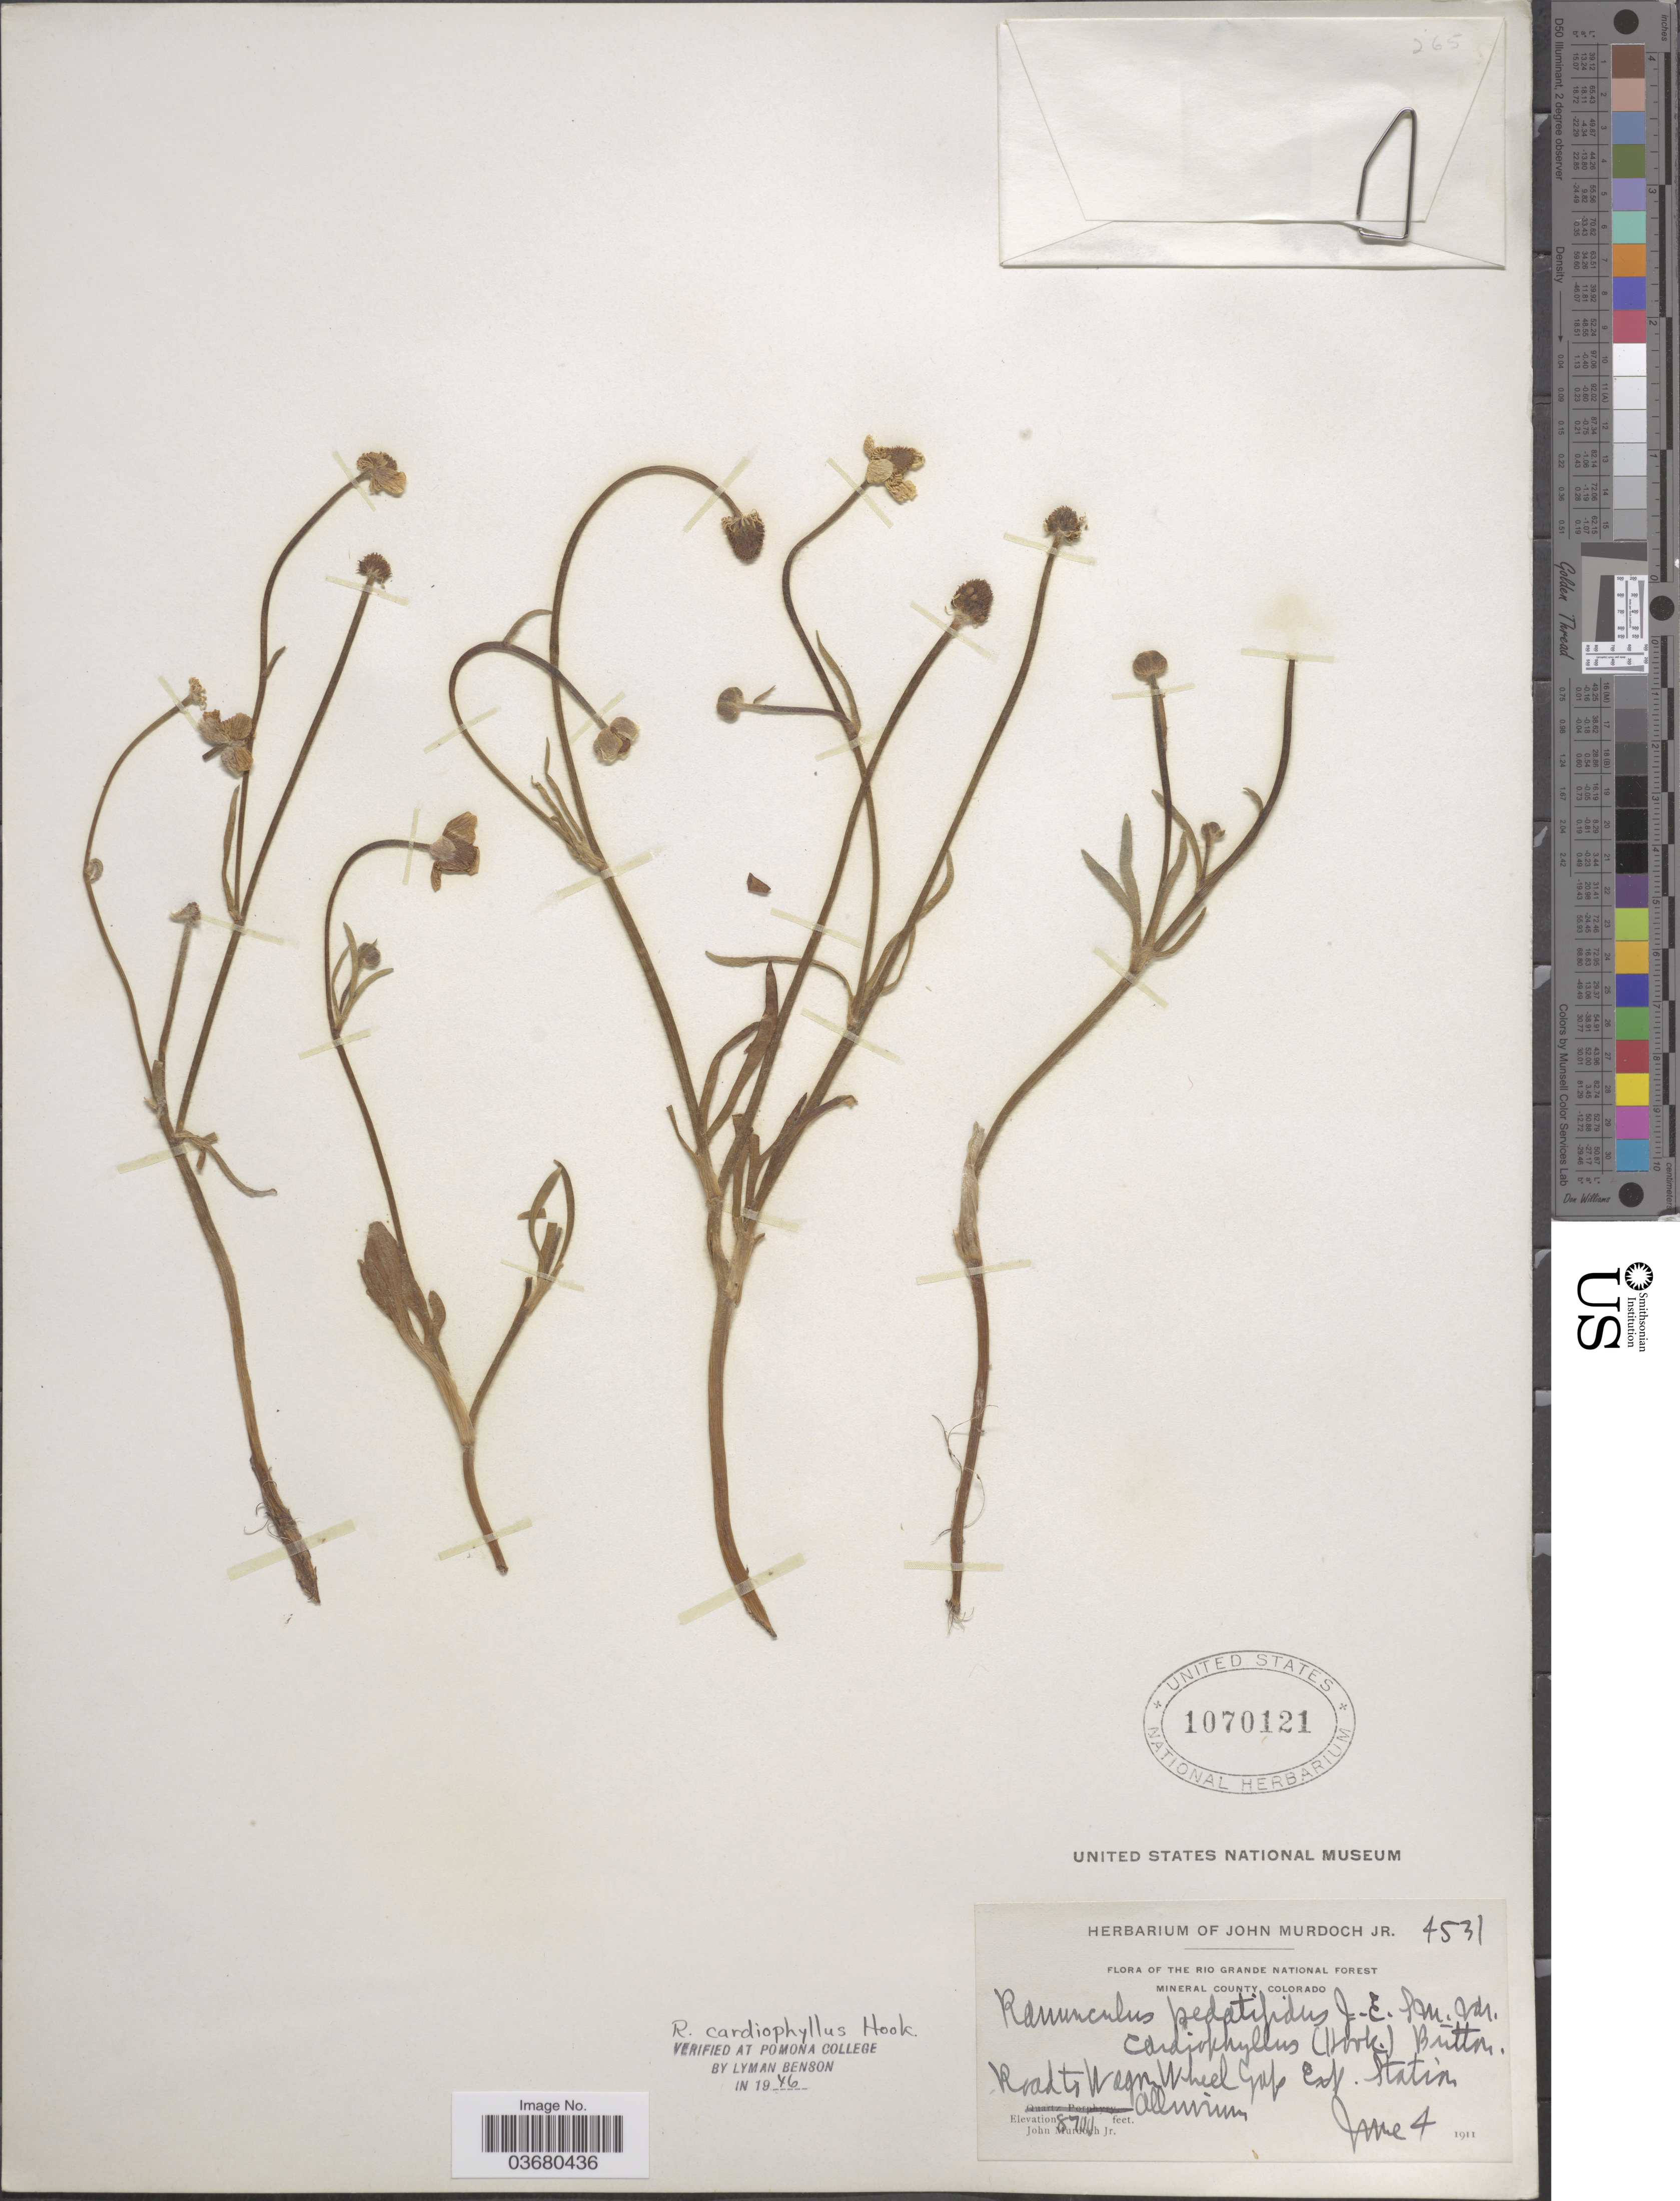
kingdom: Plantae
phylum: Tracheophyta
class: Magnoliopsida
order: Ranunculales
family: Ranunculaceae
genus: Ranunculus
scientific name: Ranunculus cardiophyllus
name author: Hook.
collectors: J. Murdoch Jr.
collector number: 4531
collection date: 1911-06-04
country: United States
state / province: Colorado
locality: Rio Grande National Forest. Mineral County. Road to Wagon Wheel Gap Exp. Station.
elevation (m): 2652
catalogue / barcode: US 1070121